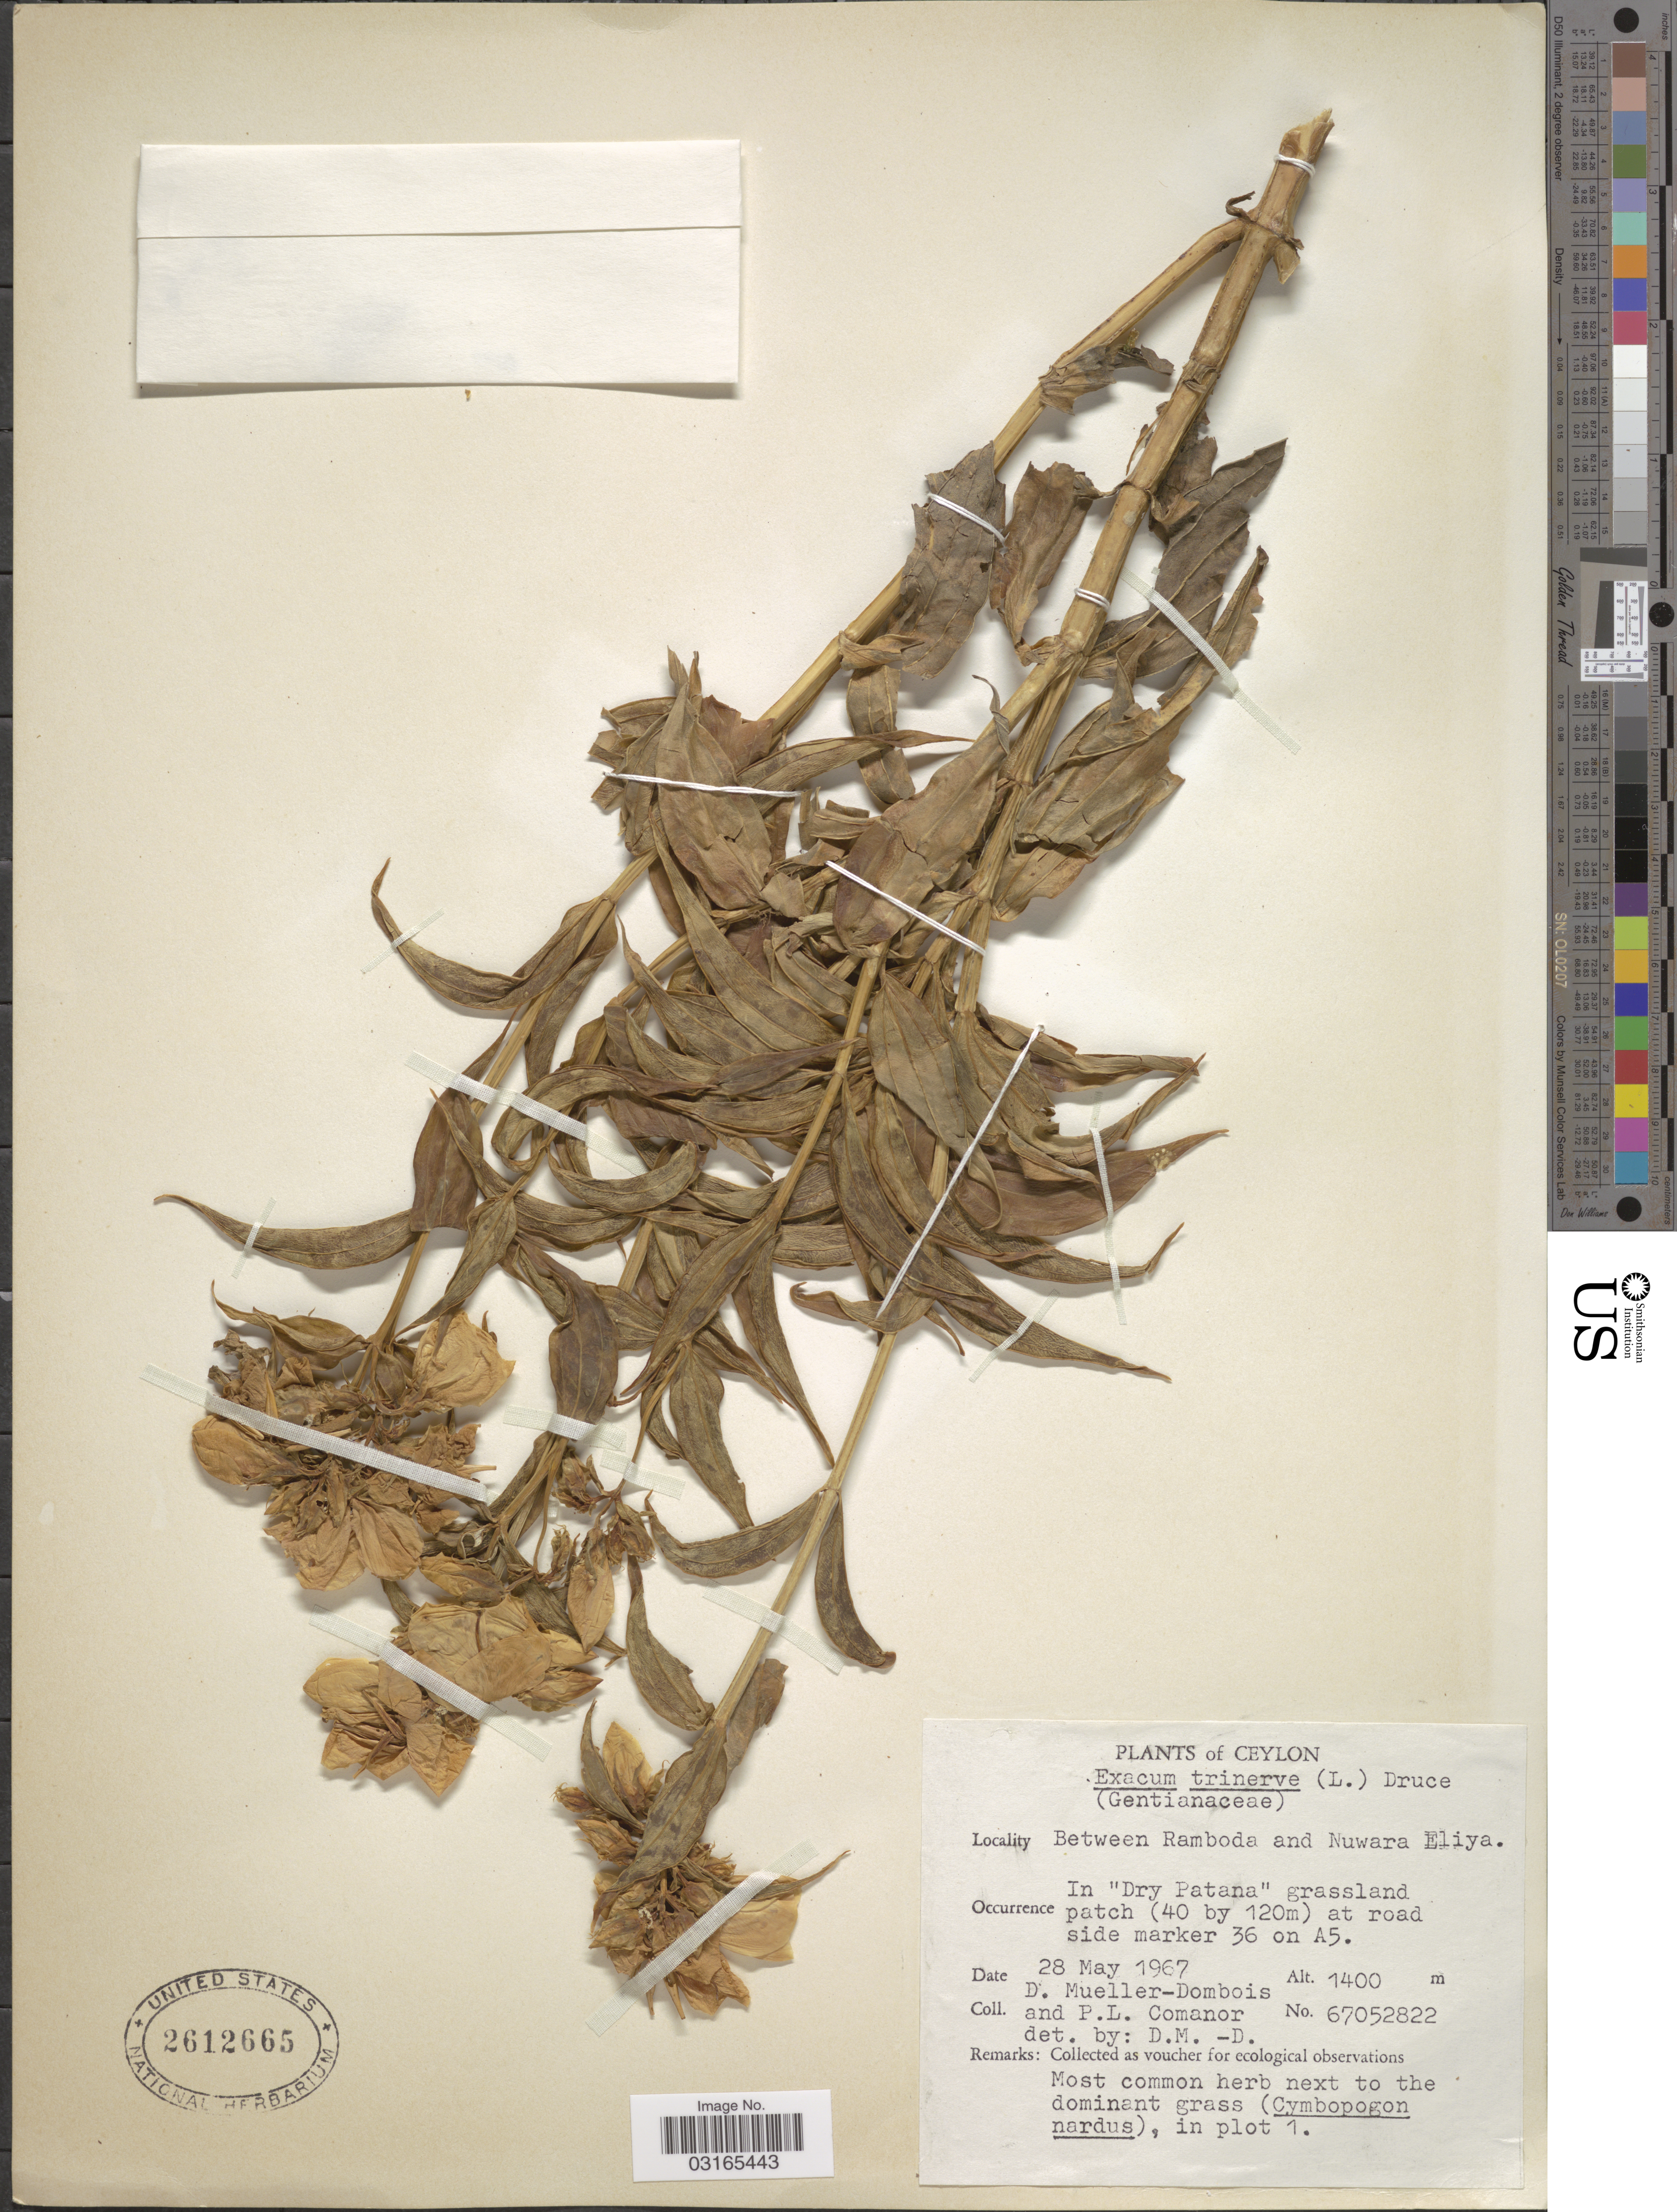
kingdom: Plantae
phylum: Tracheophyta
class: Magnoliopsida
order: Gentianales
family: Gentianaceae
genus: Exacum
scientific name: Exacum trinervium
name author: (L.) Druce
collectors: D. Mueller-Dombois & P. Comanor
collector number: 67052822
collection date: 1967-05-28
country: Sri Lanka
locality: Ceylon. Between Ramboda and Nuwara Eliya. At road side marker 36 on A5.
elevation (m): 1400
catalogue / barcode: US 2612665